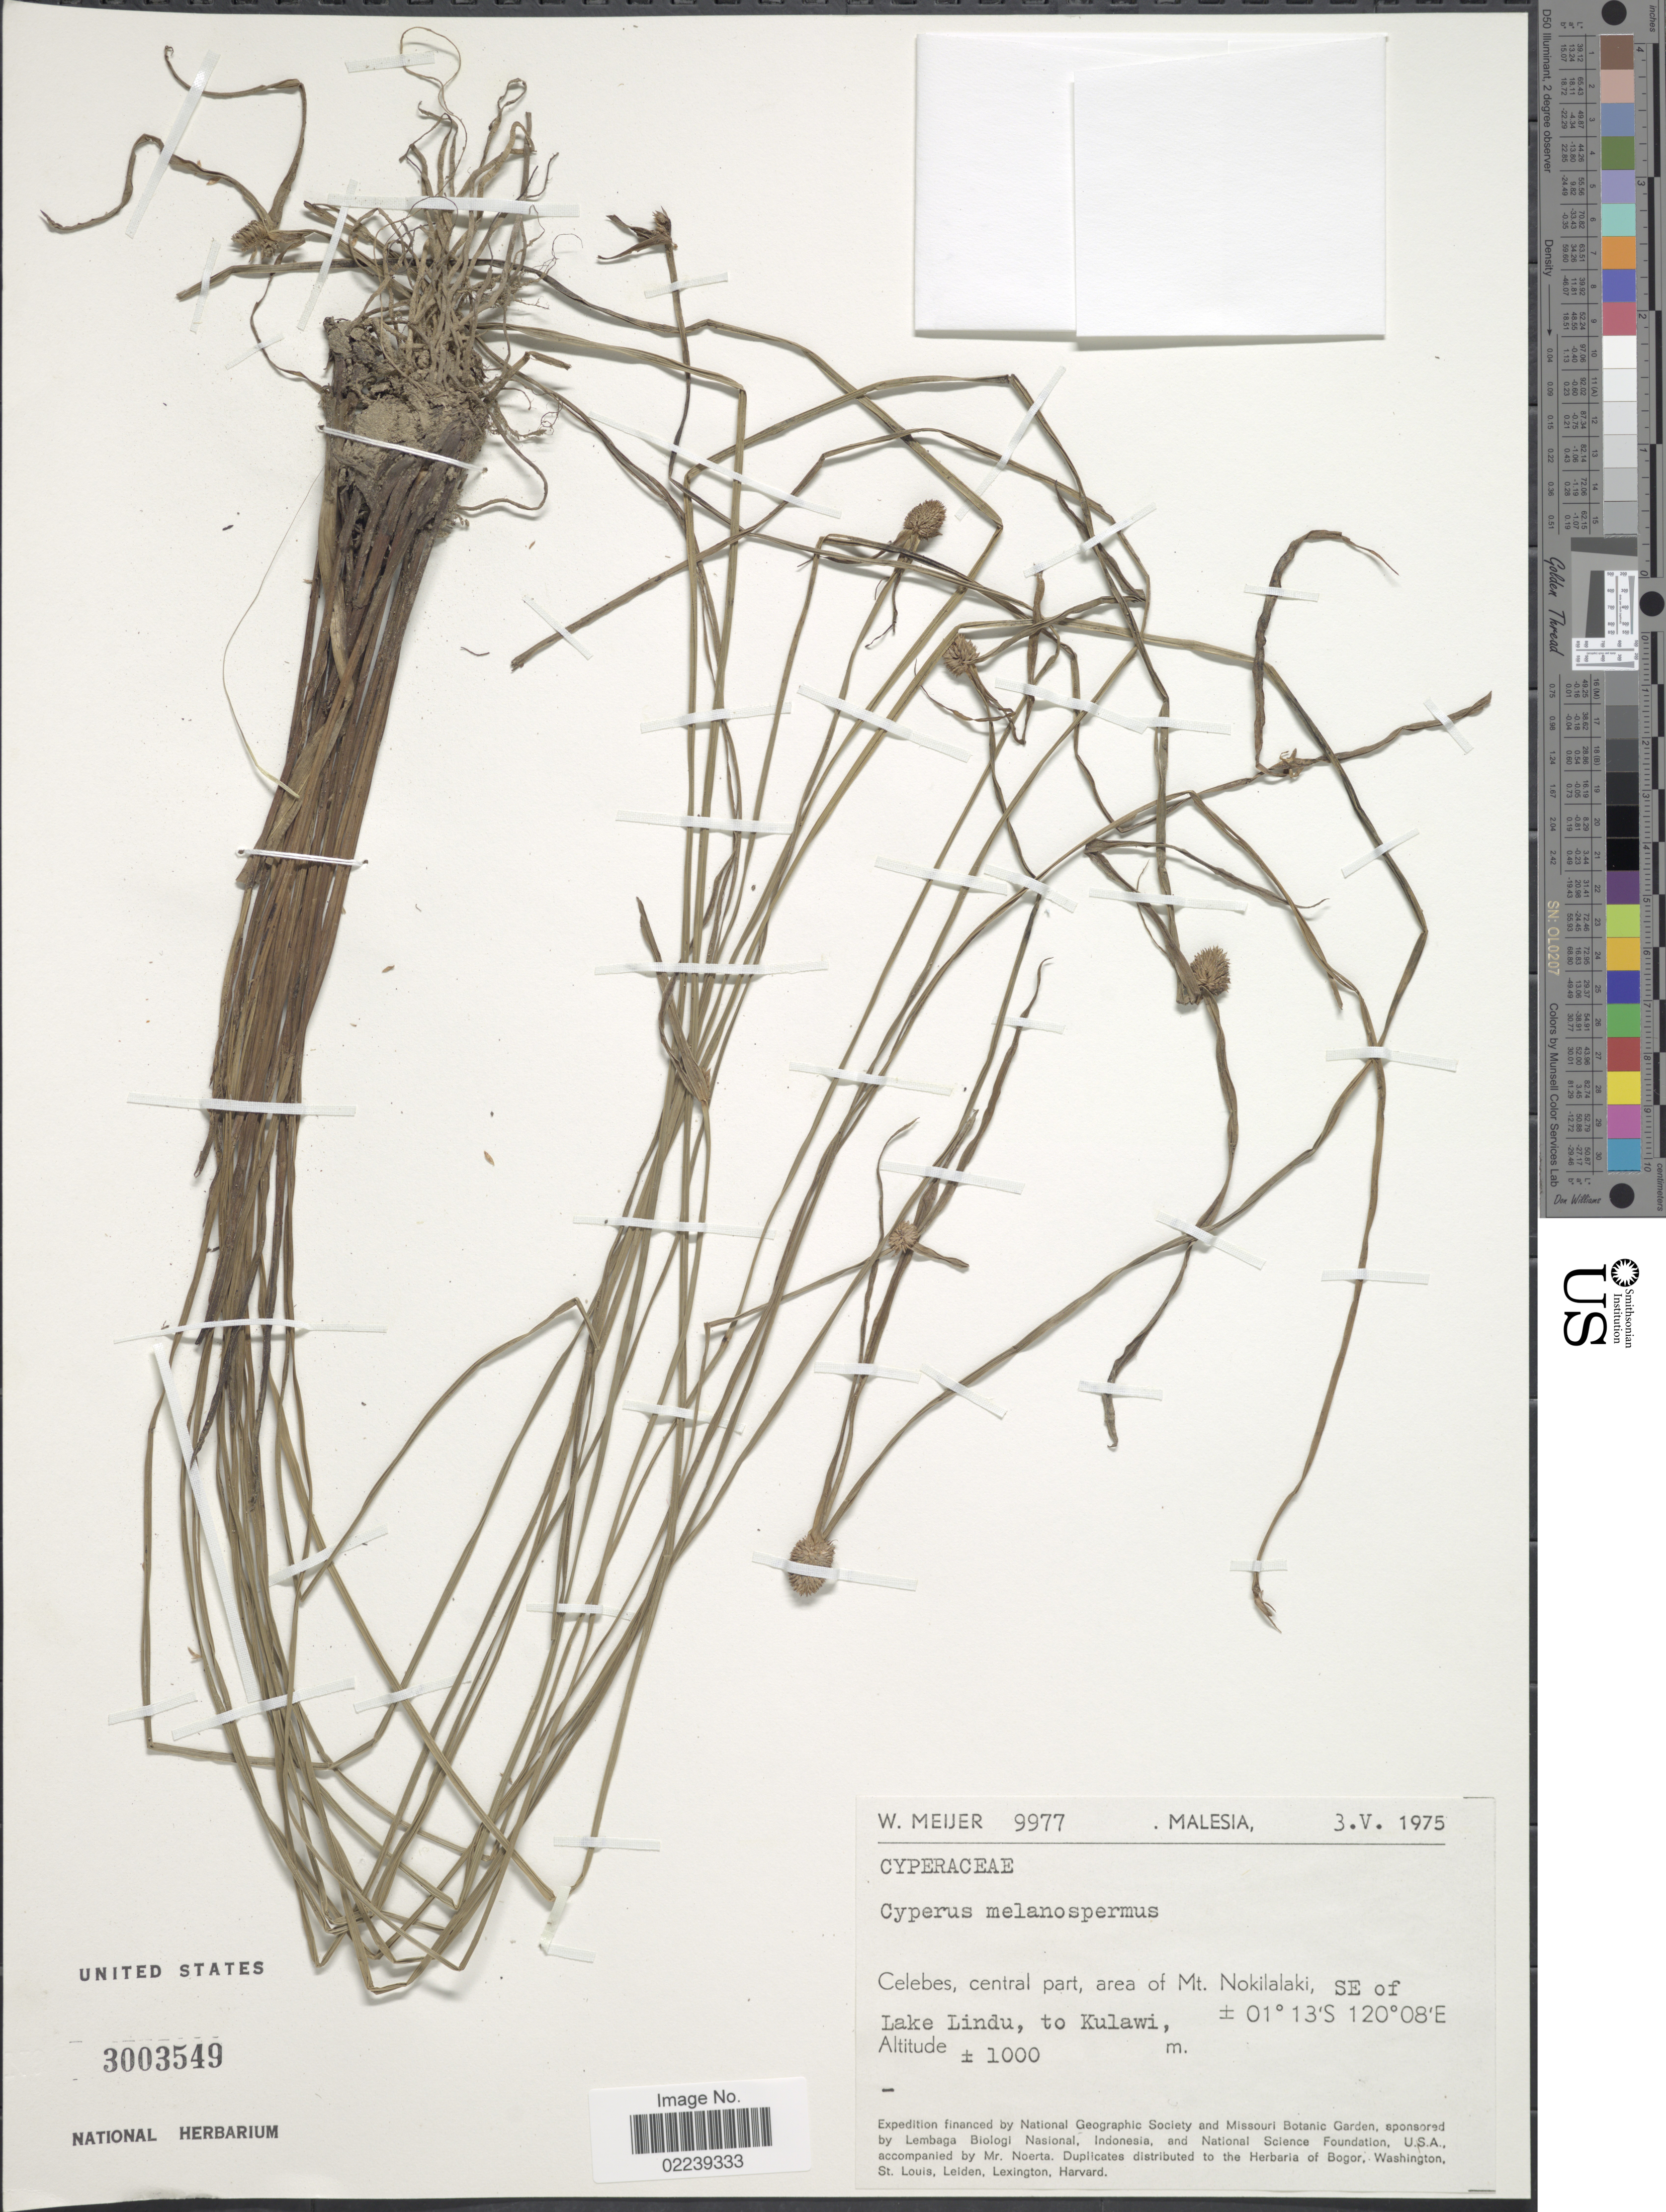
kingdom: Plantae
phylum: Tracheophyta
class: Liliopsida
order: Poales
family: Cyperaceae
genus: Cyperus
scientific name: Cyperus melanospermus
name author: (Nees) Valck. Sur.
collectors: W. Meijer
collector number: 9977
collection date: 1975-05-03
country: Malaysia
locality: Malesia, Celebes, central part, area of Mt Nokilalaki, SE of Lake Lindu, to Kulawi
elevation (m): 1000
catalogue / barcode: US 3003549